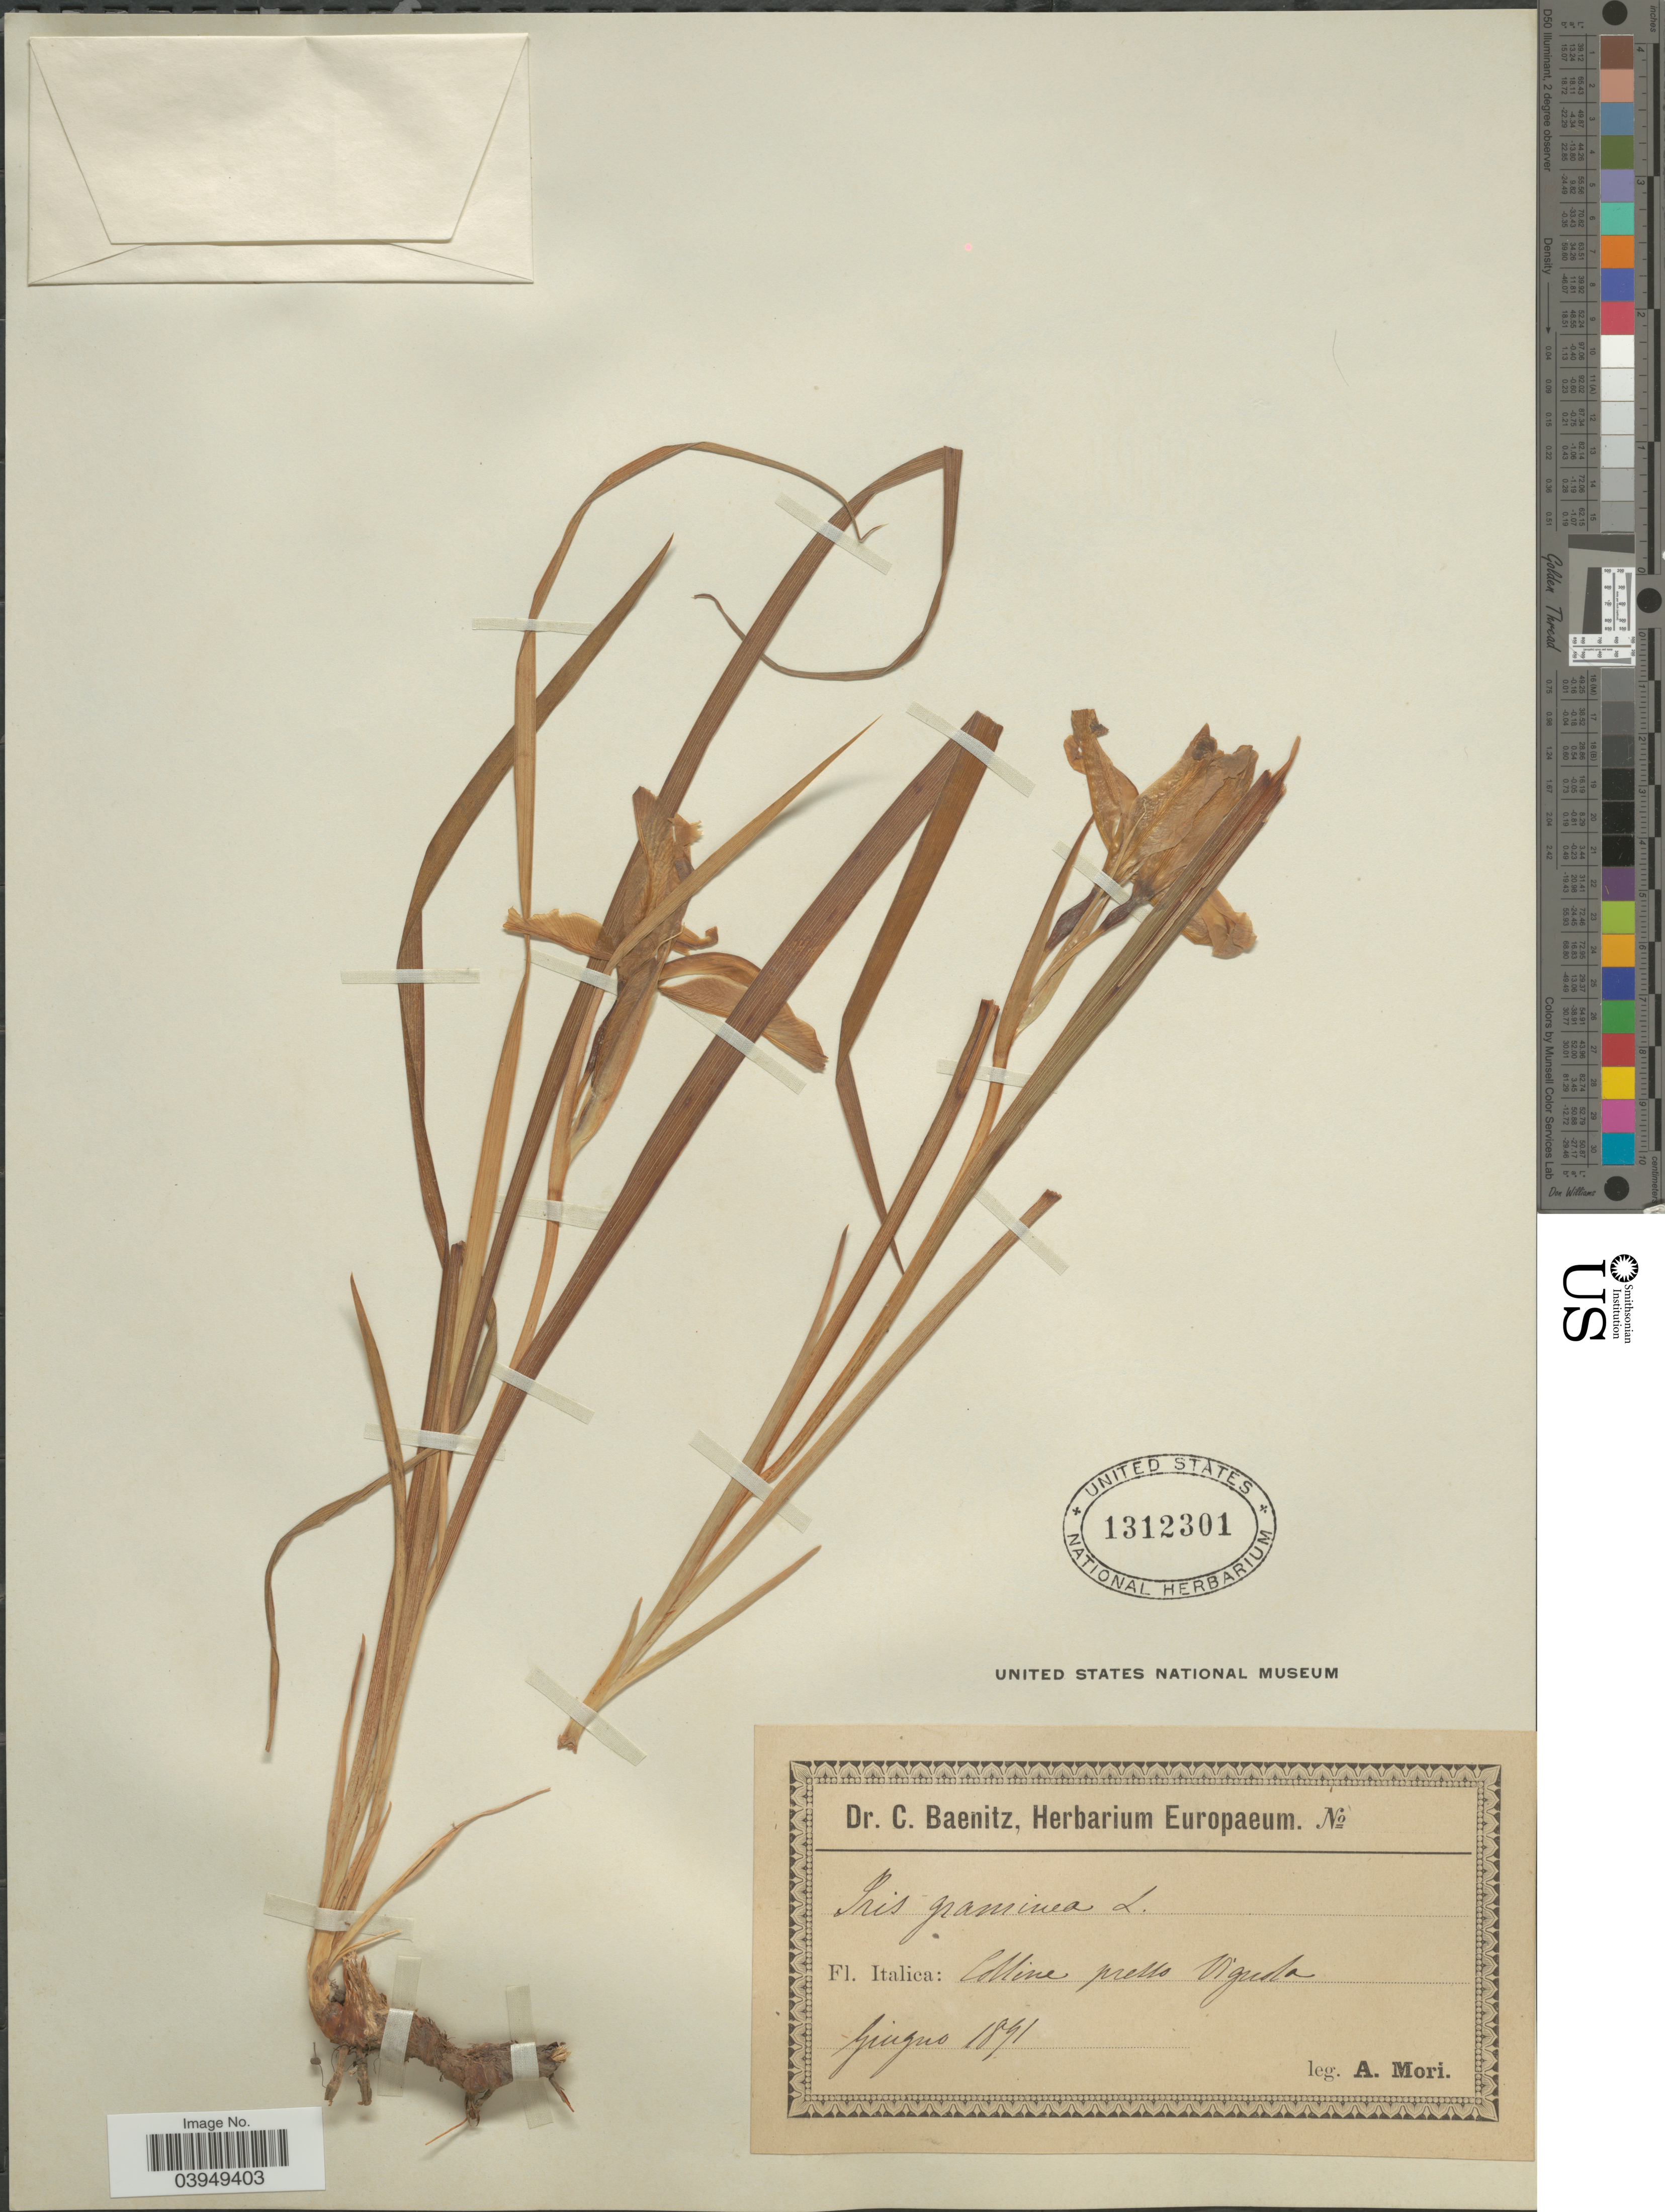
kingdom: Plantae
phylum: Tracheophyta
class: Liliopsida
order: Asparagales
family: Iridaceae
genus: Iris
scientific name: Iris graminea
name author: L.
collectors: A. Mori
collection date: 1891-06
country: Italy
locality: Italica: Colline presso Vigusta [interpreted].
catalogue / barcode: US 1312301